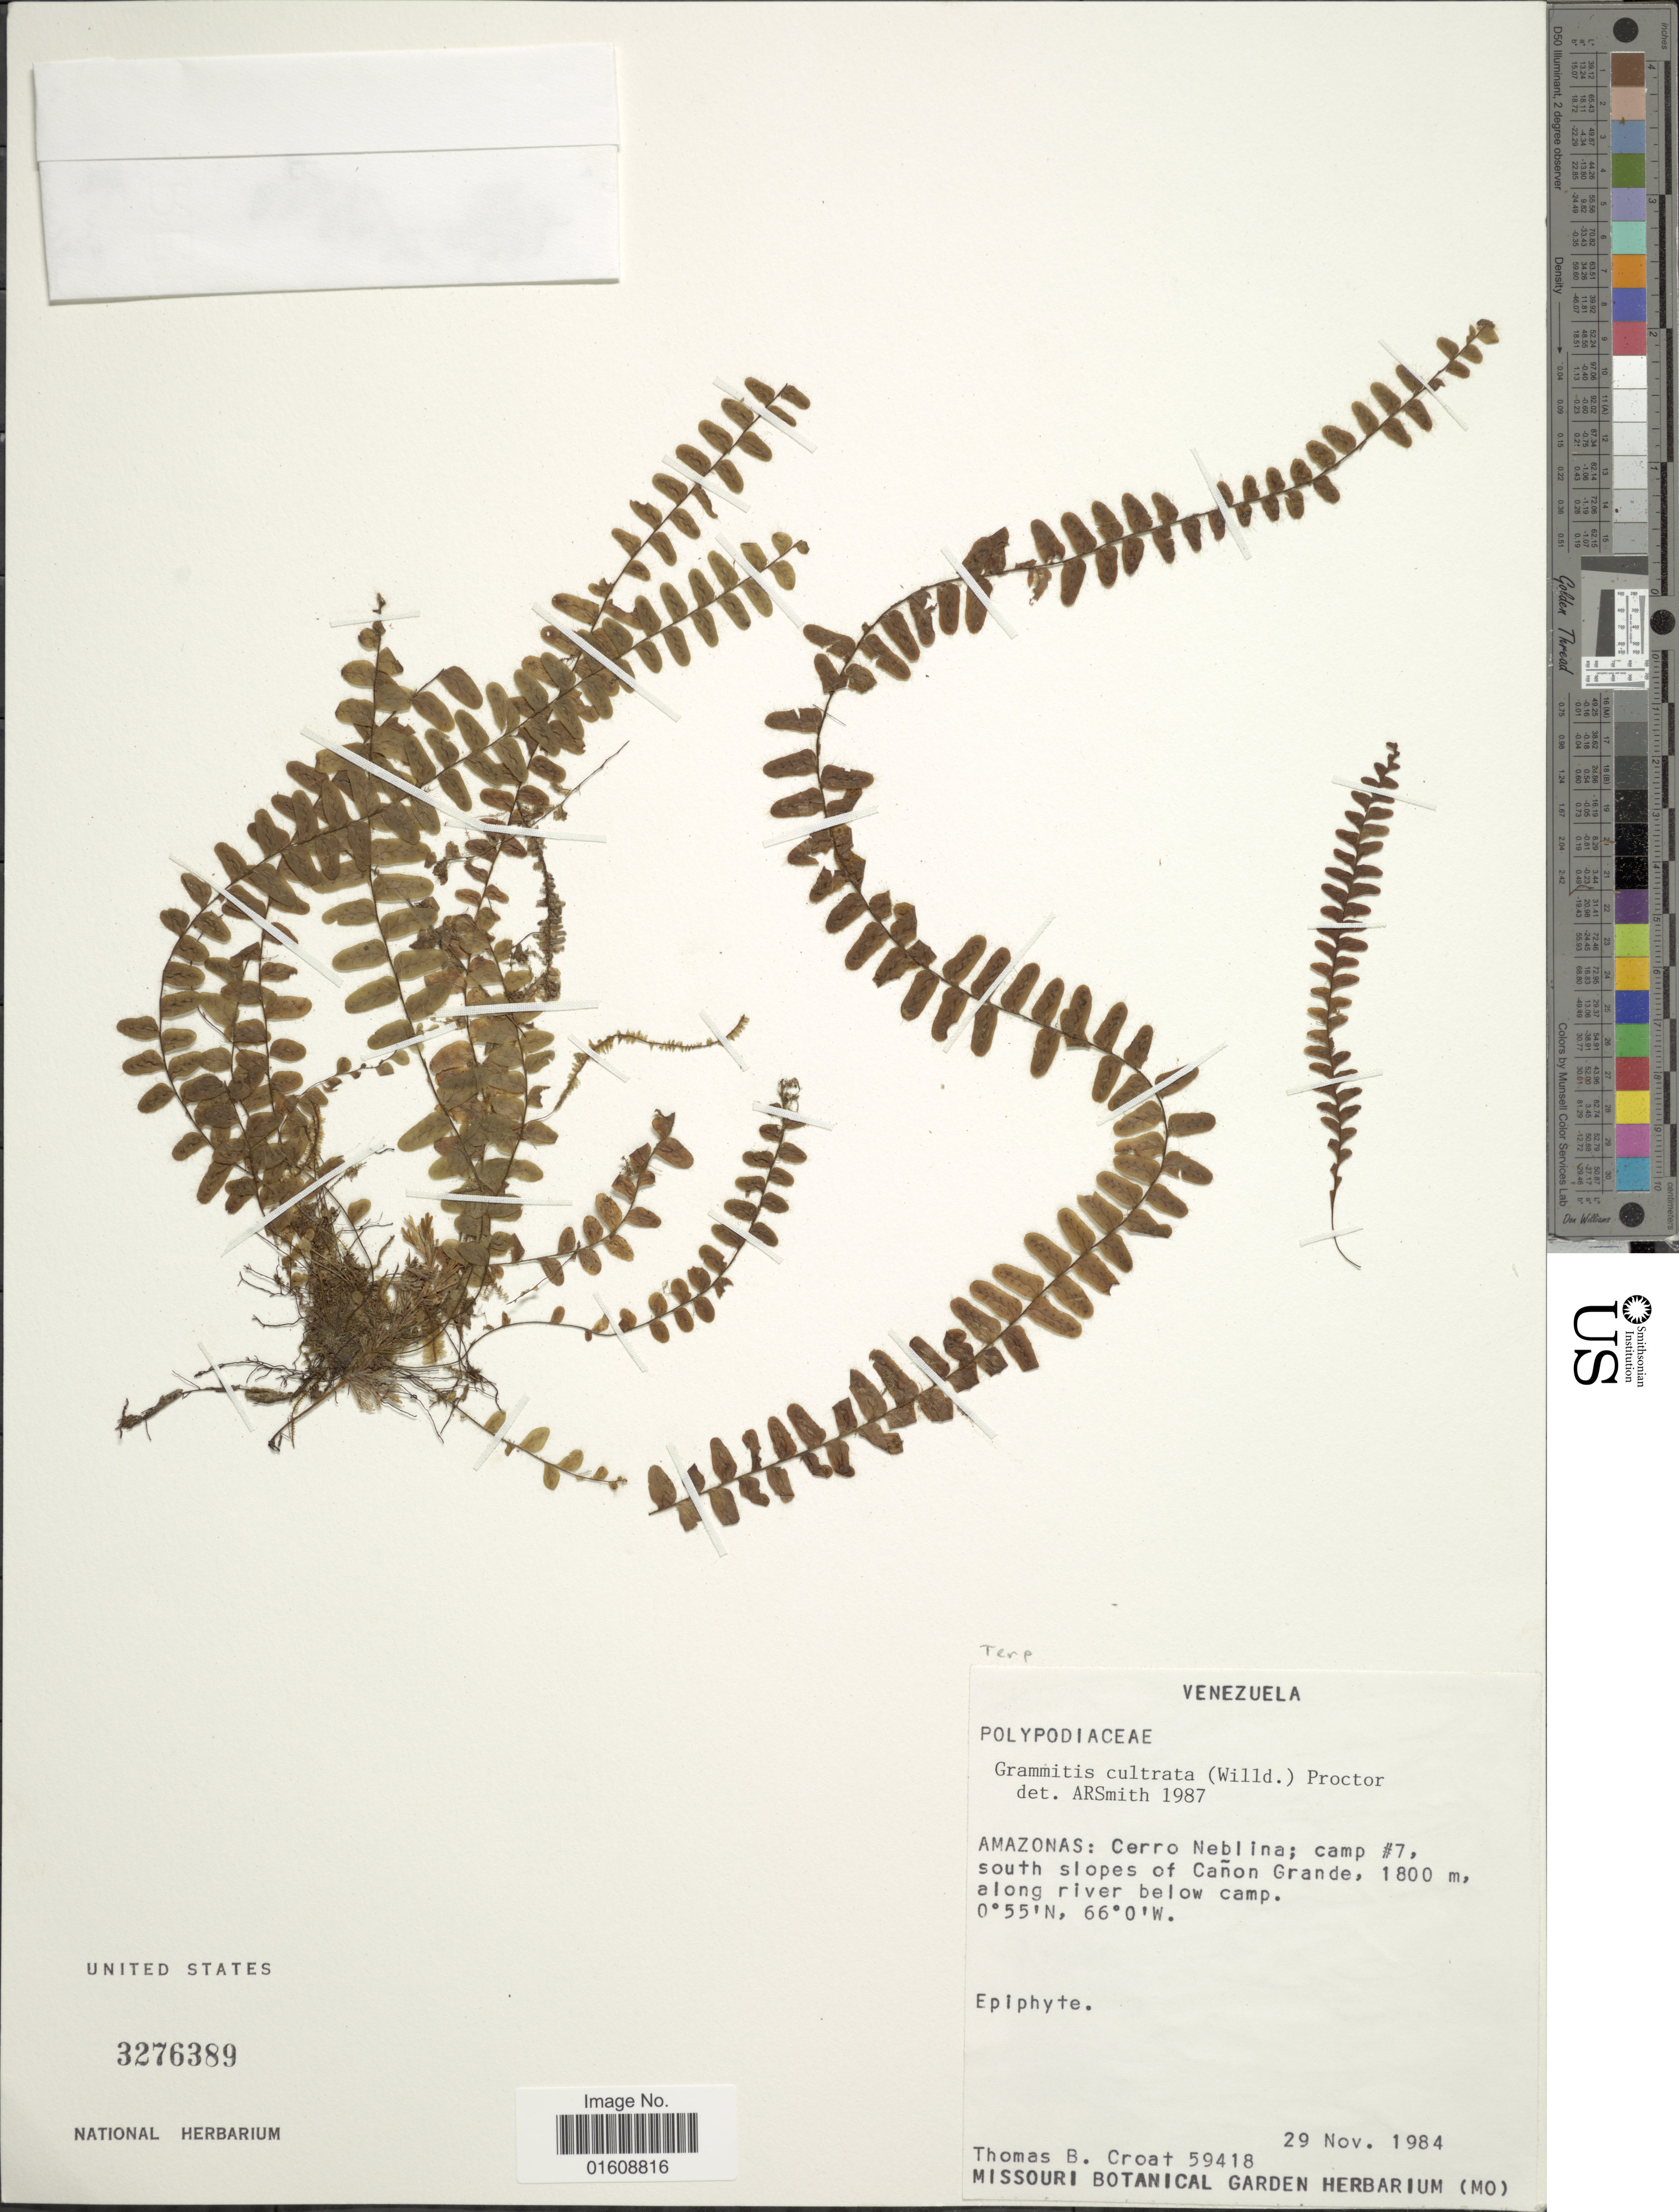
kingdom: Plantae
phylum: Tracheophyta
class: Polypodiopsida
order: Polypodiales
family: Polypodiaceae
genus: Alansmia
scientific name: Alansmia cultrata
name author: (Bory ex Willd.) Moguel & M. Kessler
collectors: T. B. Croat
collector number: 59418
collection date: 1984-11-29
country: Venezuela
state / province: Amazonas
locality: Cerro Neblina; camp #7, south slopes of Cañon Grande, along river below camp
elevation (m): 1800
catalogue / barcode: US 3276389